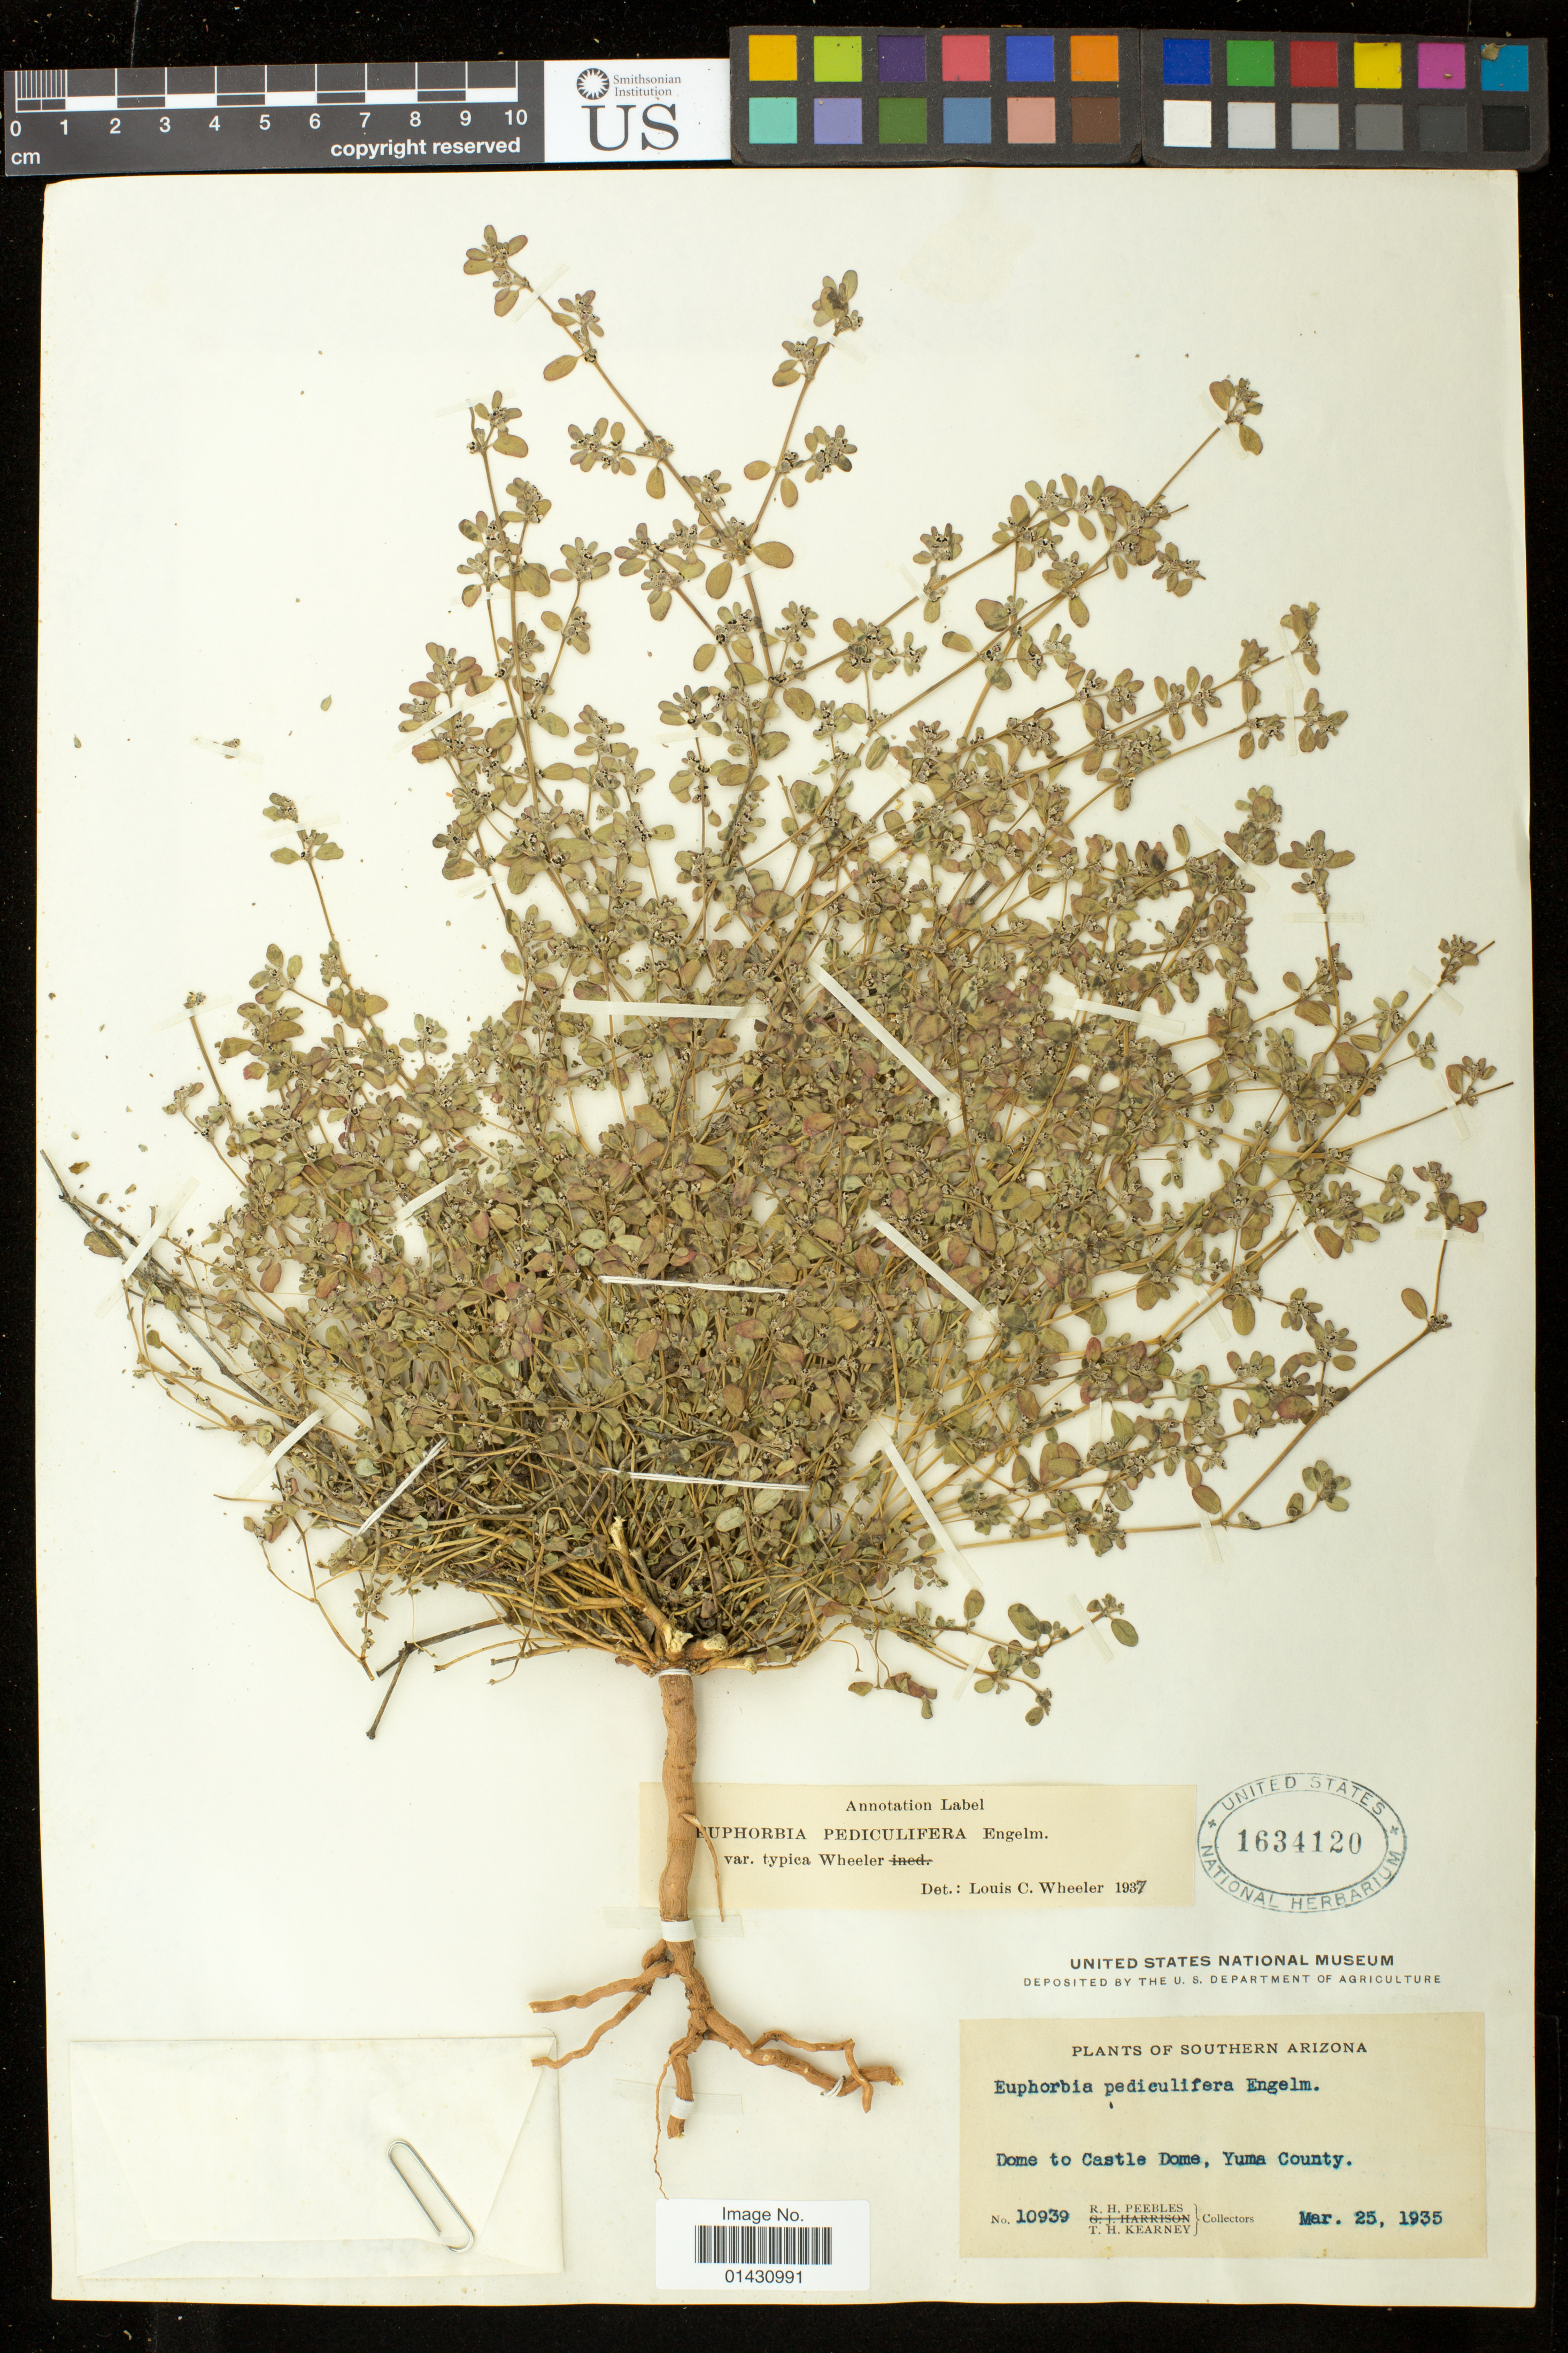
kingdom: Plantae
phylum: Tracheophyta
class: Magnoliopsida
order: Malpighiales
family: Euphorbiaceae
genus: Euphorbia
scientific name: Euphorbia pediculifera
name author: Engelm.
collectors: R. H. Peebles & T. H. Kearney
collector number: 10939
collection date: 1935-03-25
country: United States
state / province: Arizona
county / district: Yuma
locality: Dome to Castle Dome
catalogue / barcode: US 1634120